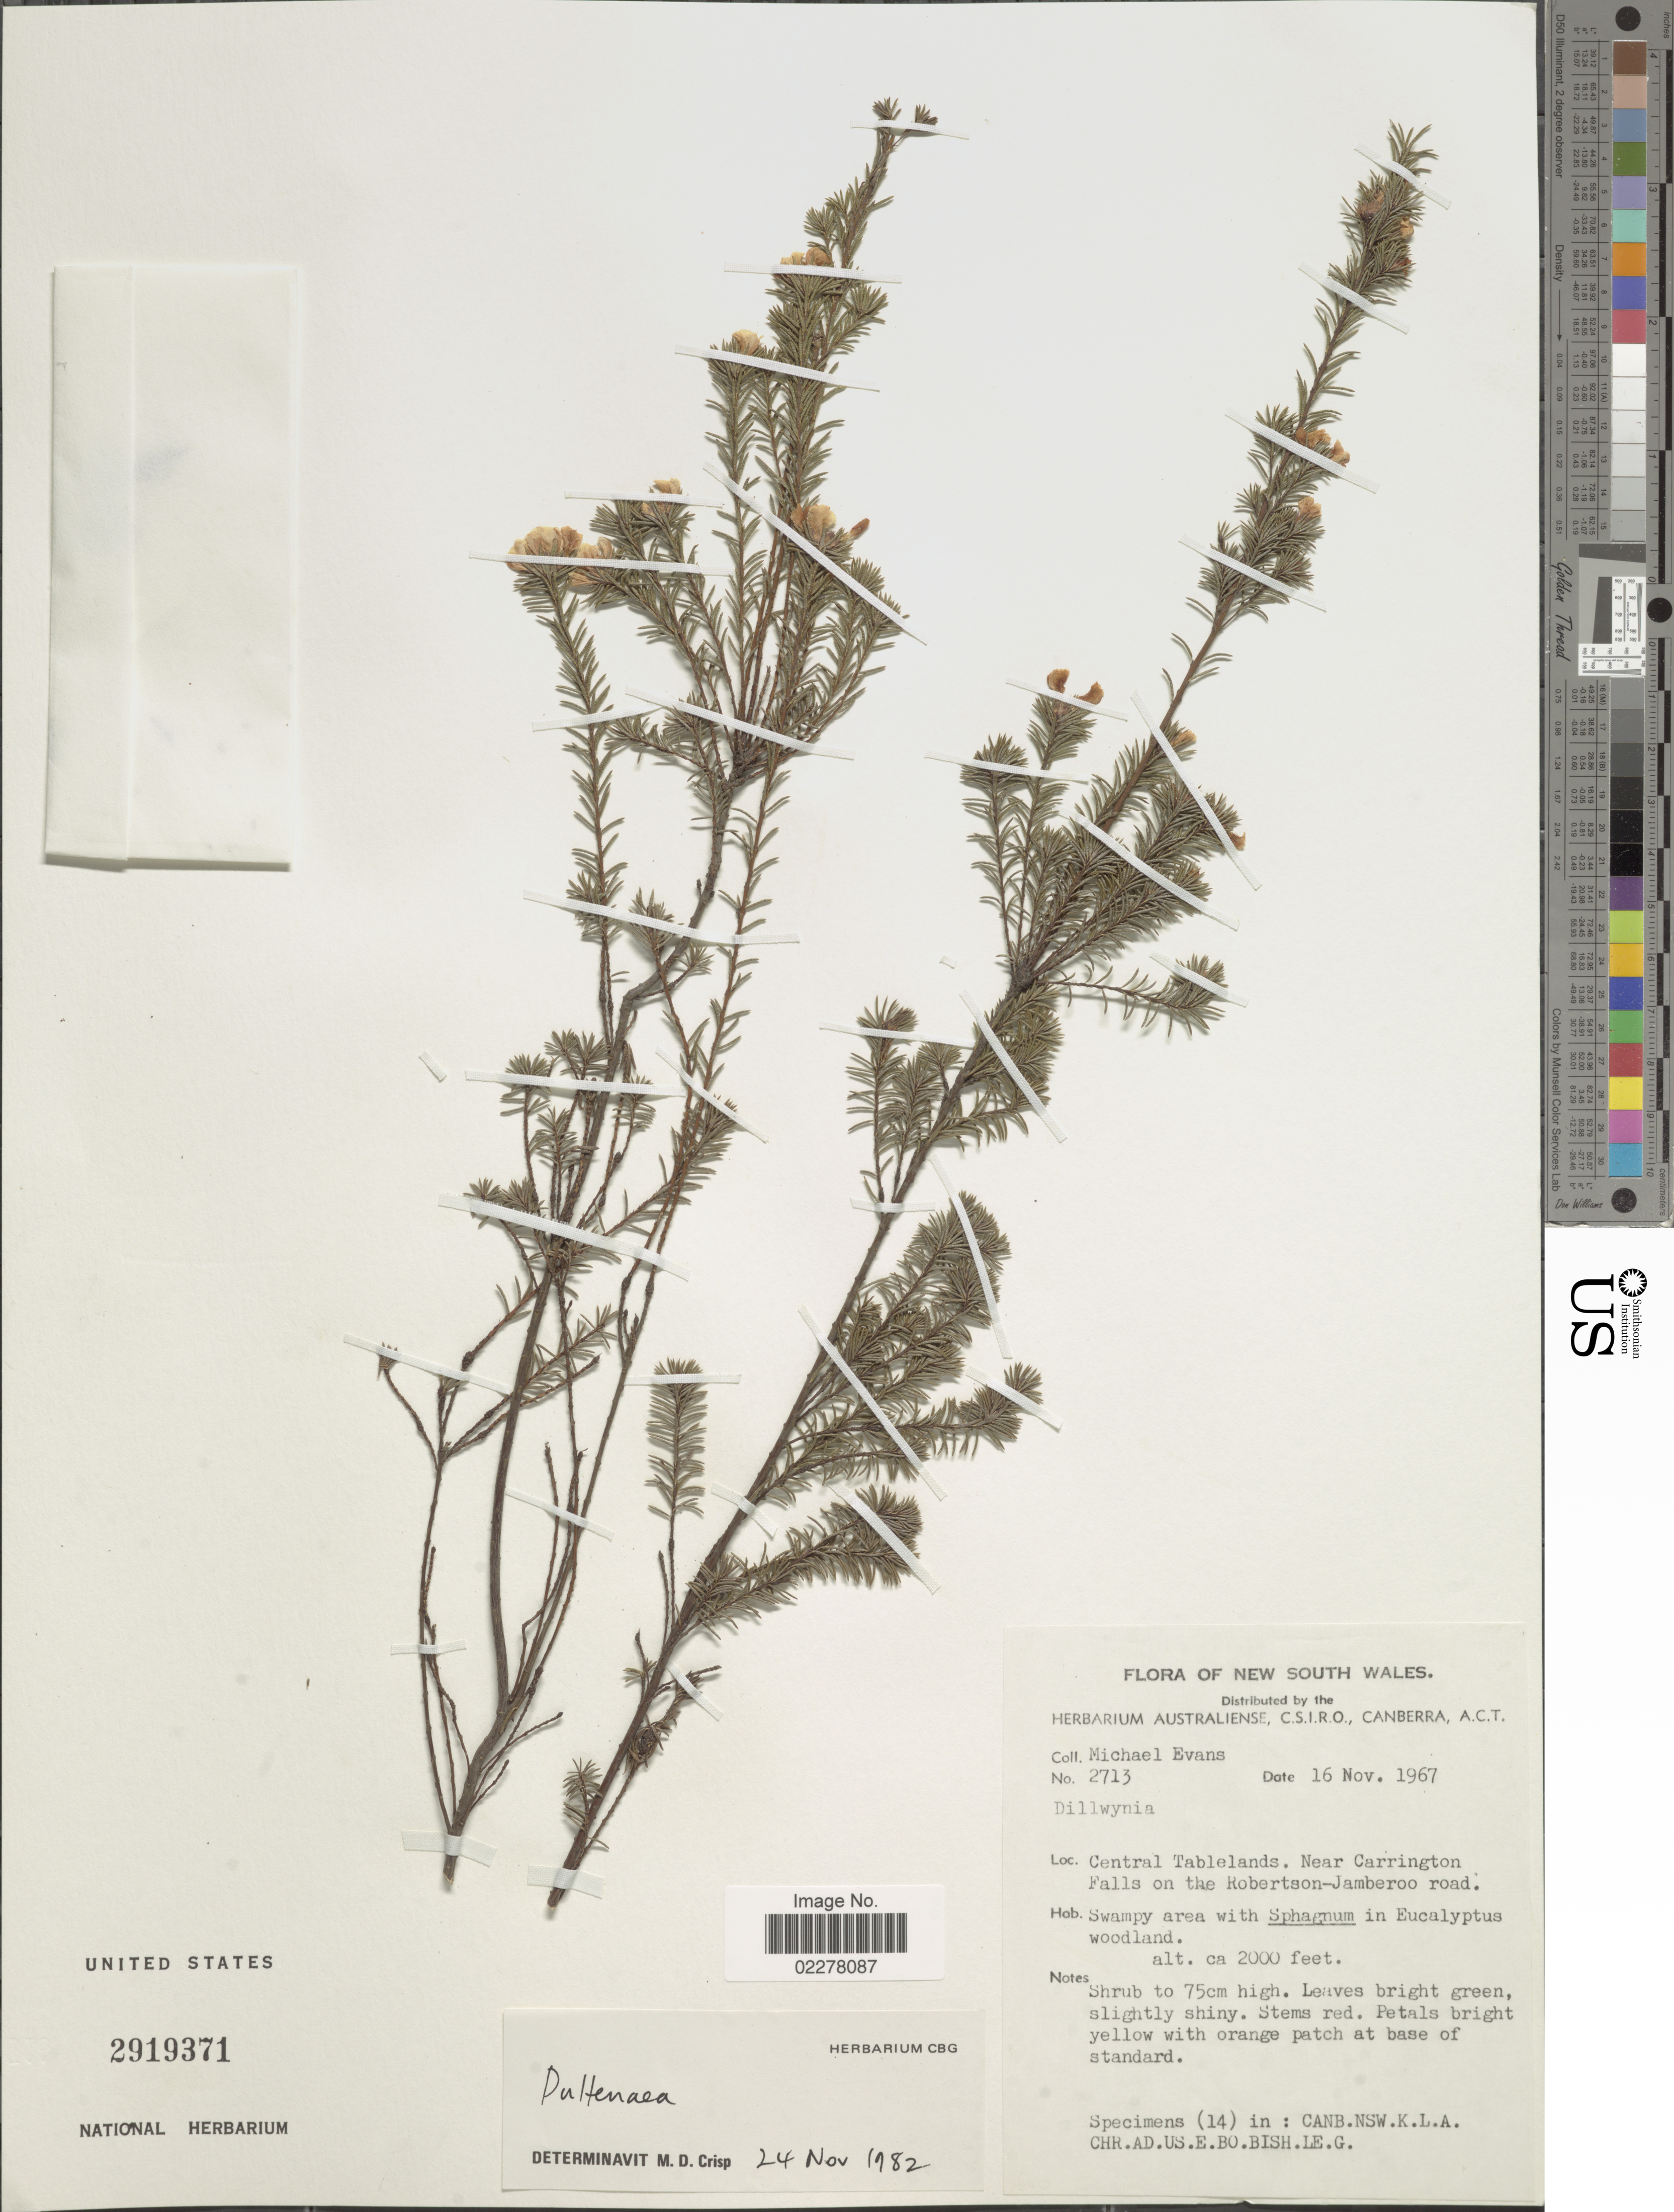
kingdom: Plantae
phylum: Tracheophyta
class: Magnoliopsida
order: Fabales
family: Fabaceae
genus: Pultenaea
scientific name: Pultenaea sp.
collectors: M. Evans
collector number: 2713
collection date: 1967-11-16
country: Australia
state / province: New South Wales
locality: Central Tablelands. Near Carrington. falls on the Robertson-Jamberoo road.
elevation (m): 610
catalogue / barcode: US 2919371